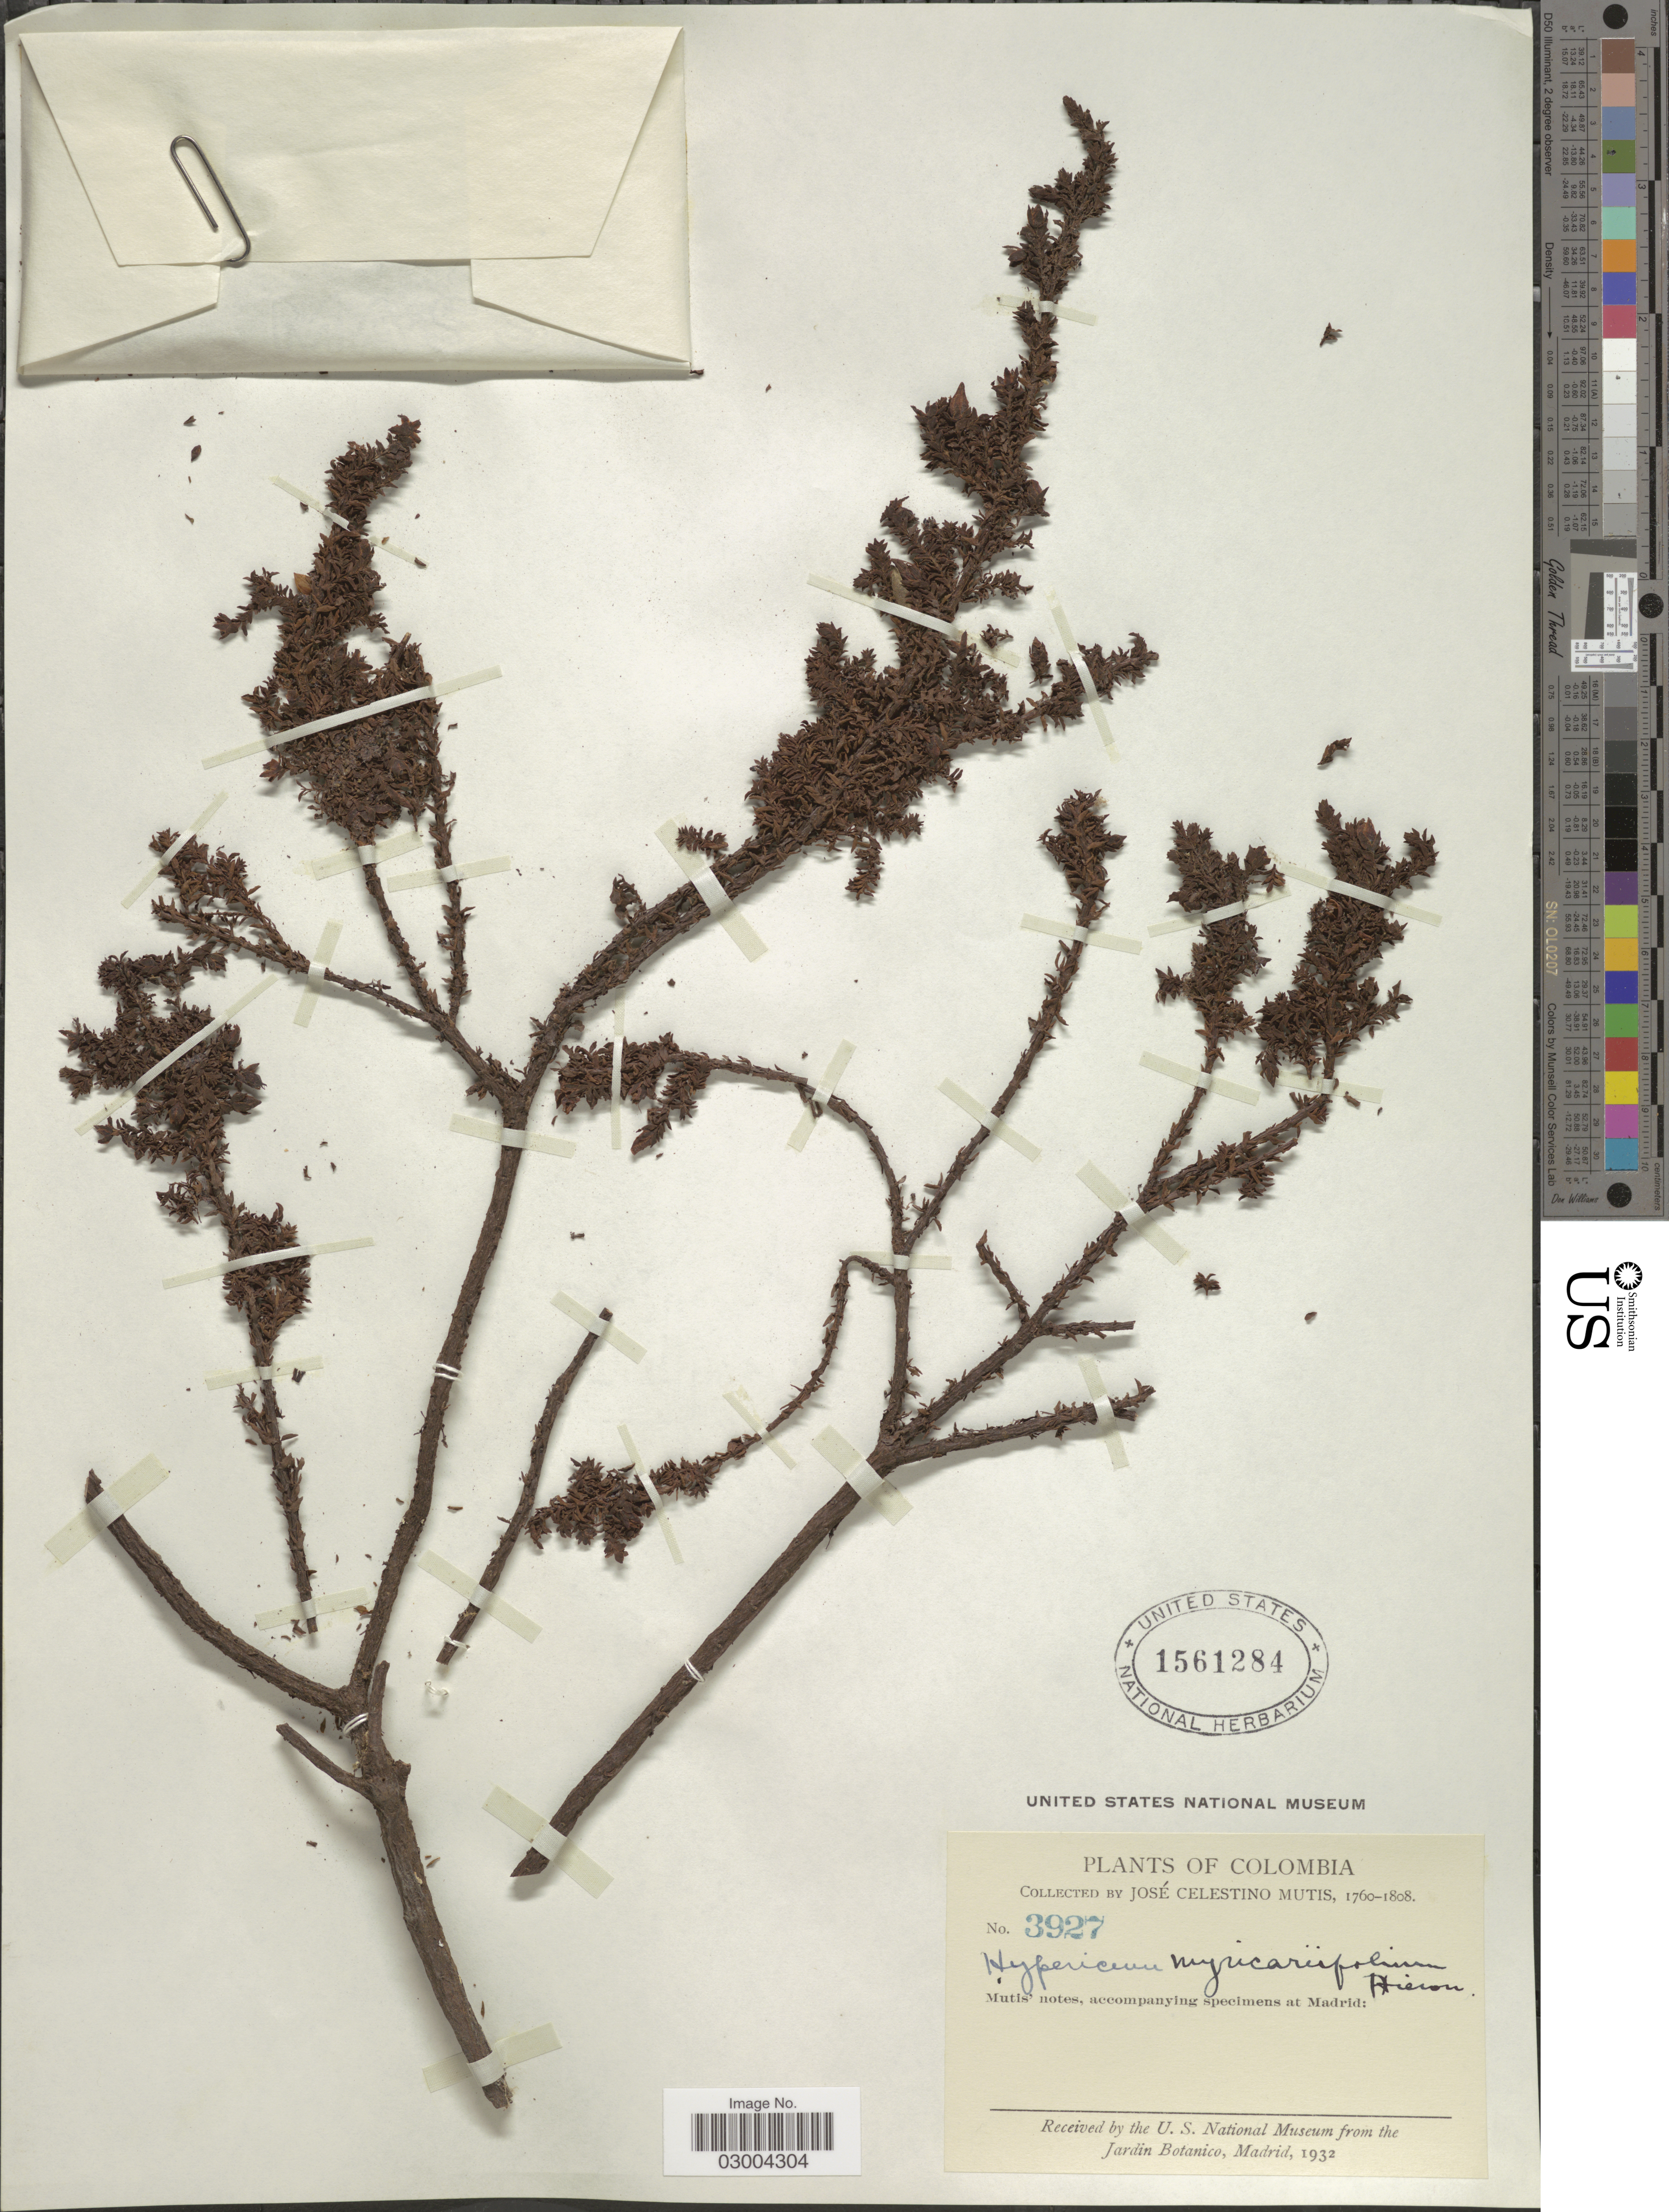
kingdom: Plantae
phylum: Tracheophyta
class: Magnoliopsida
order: Malpighiales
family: Hypericaceae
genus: Hypericum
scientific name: Hypericum myricariifolium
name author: Hieron.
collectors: J. C. B. Mutis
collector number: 3927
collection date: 1760/1808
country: Colombia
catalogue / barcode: US 1561284